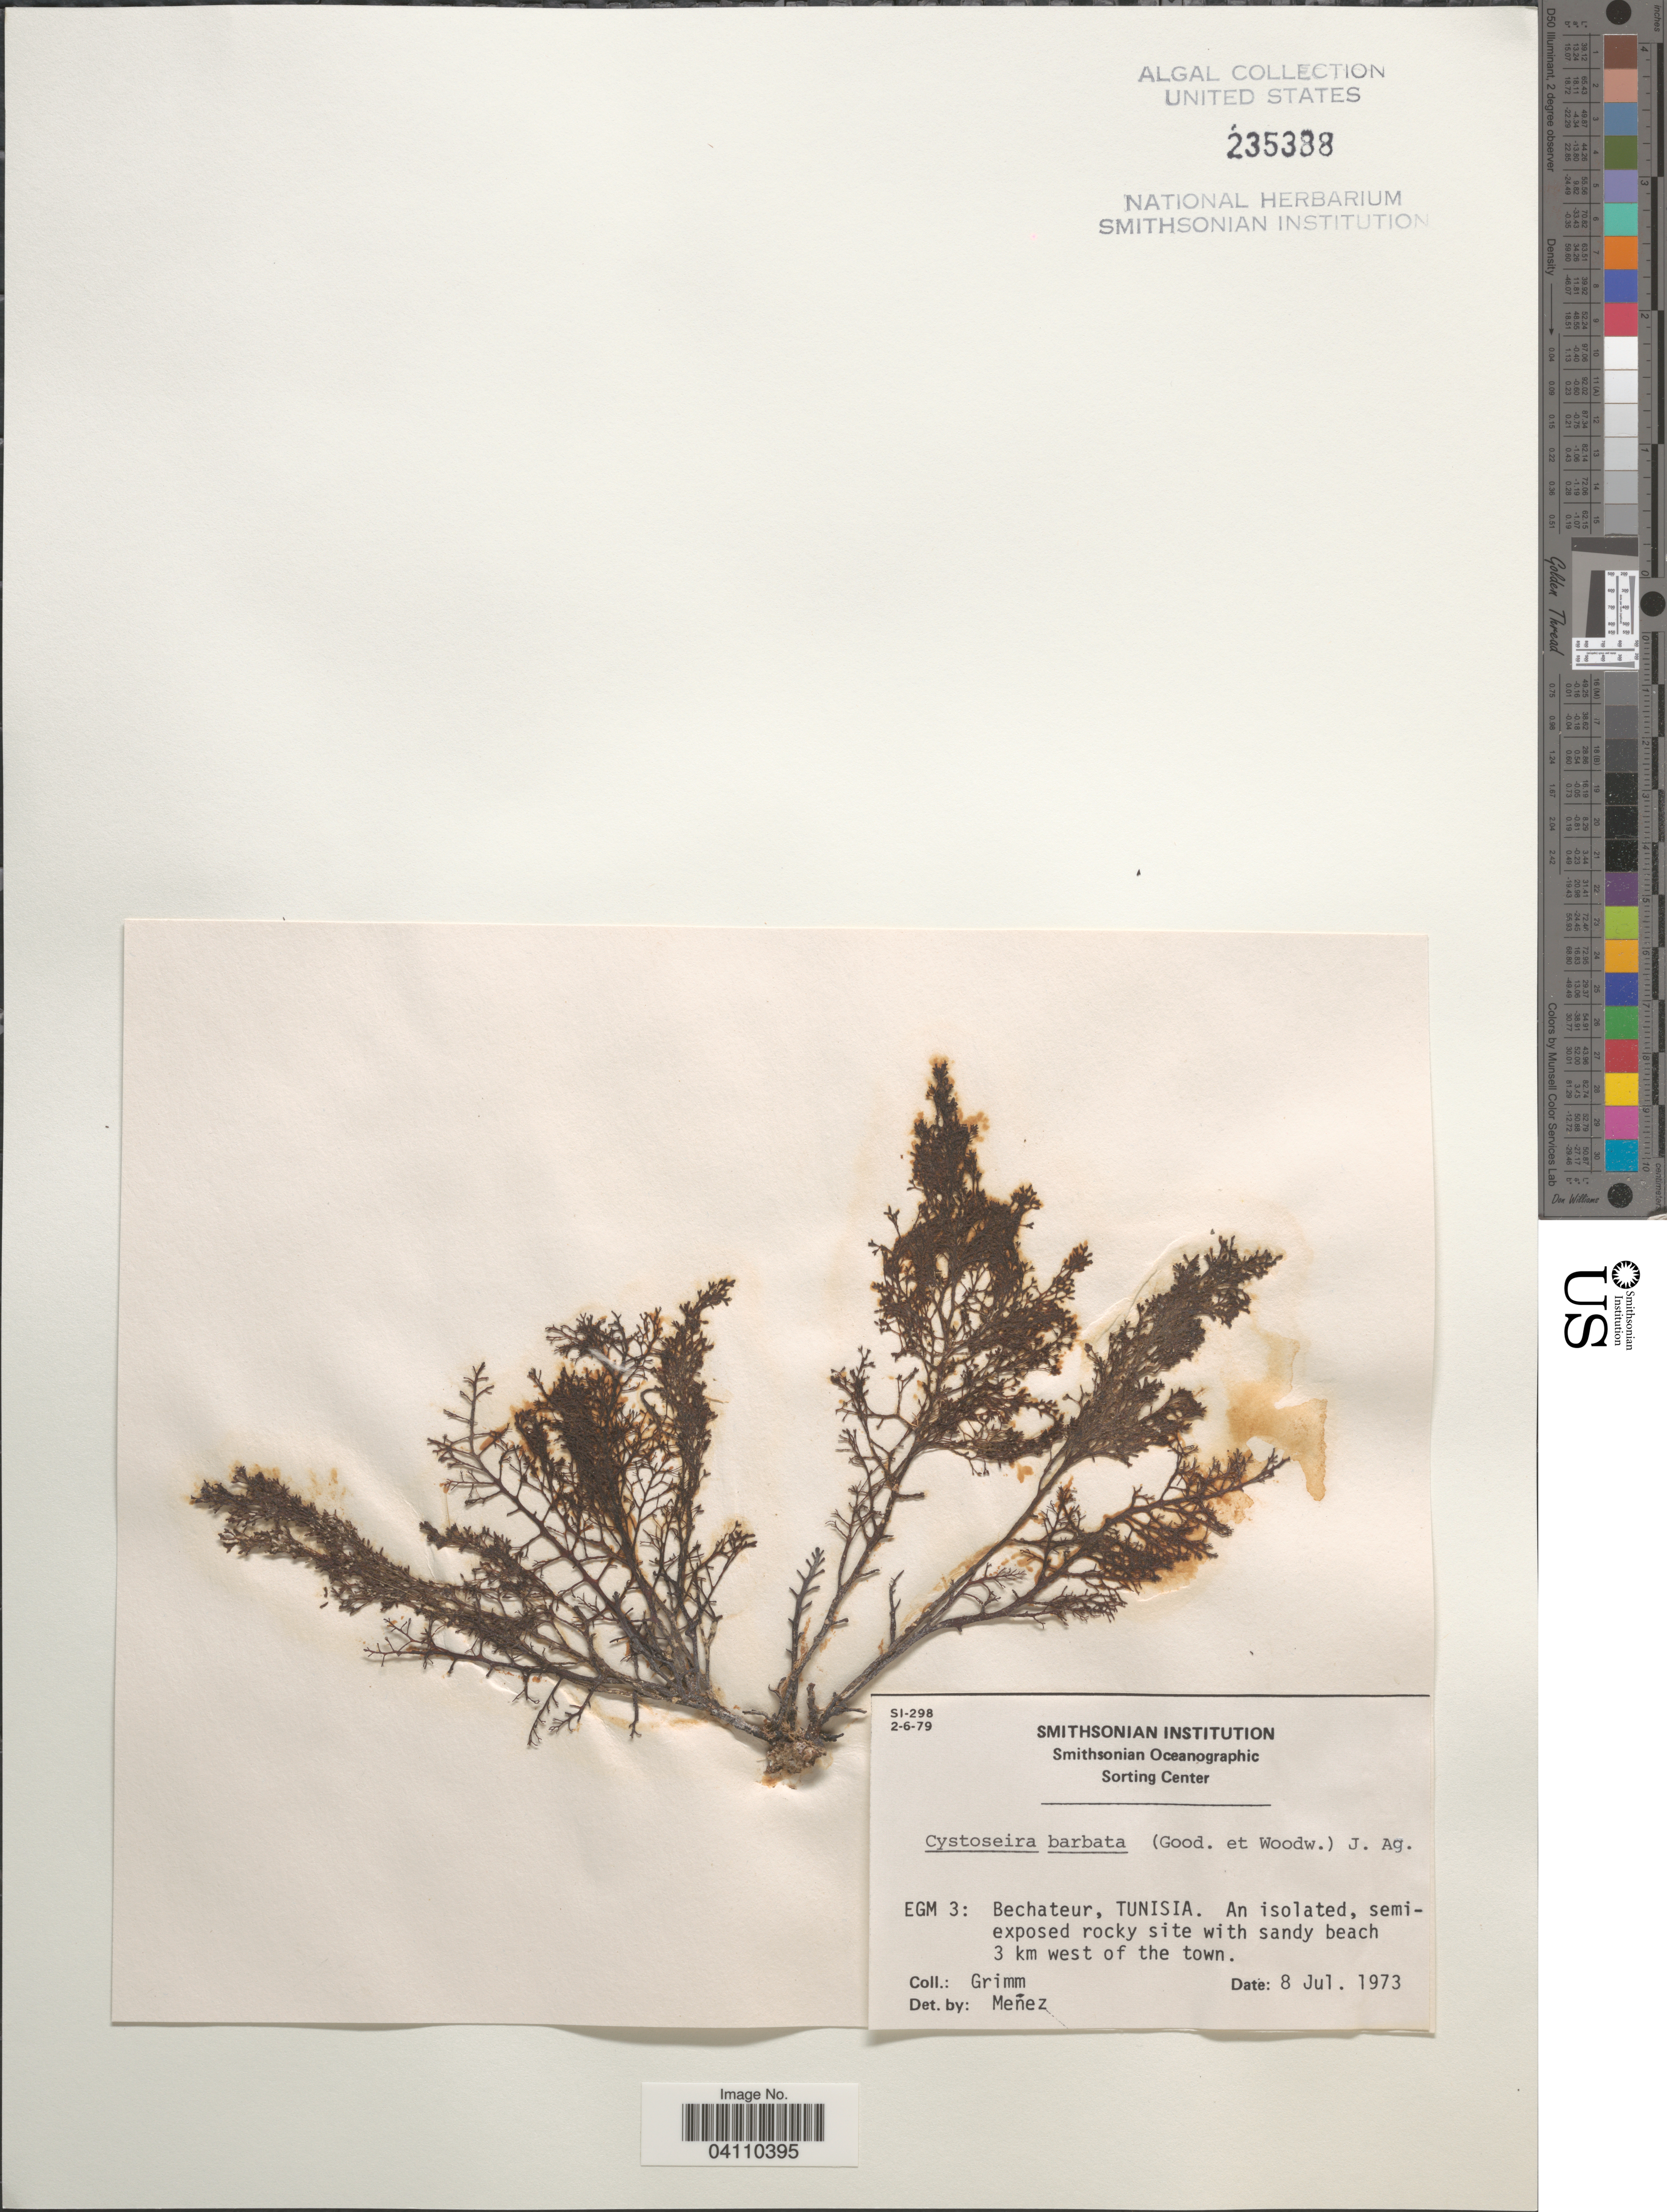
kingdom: Chromista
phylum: Ochrophyta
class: Phaeophyceae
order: Fucales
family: Sargassaceae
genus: Gongolaria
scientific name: Gongolaria barbata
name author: (Stackh.) Kuntze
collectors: Grimm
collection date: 1973-07-08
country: Tunisia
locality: EGM 3: Bechateur, Tunisia. An isolated, semi-exposed rocky site with sandy beach 3 km west of the town.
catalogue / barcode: US 235388